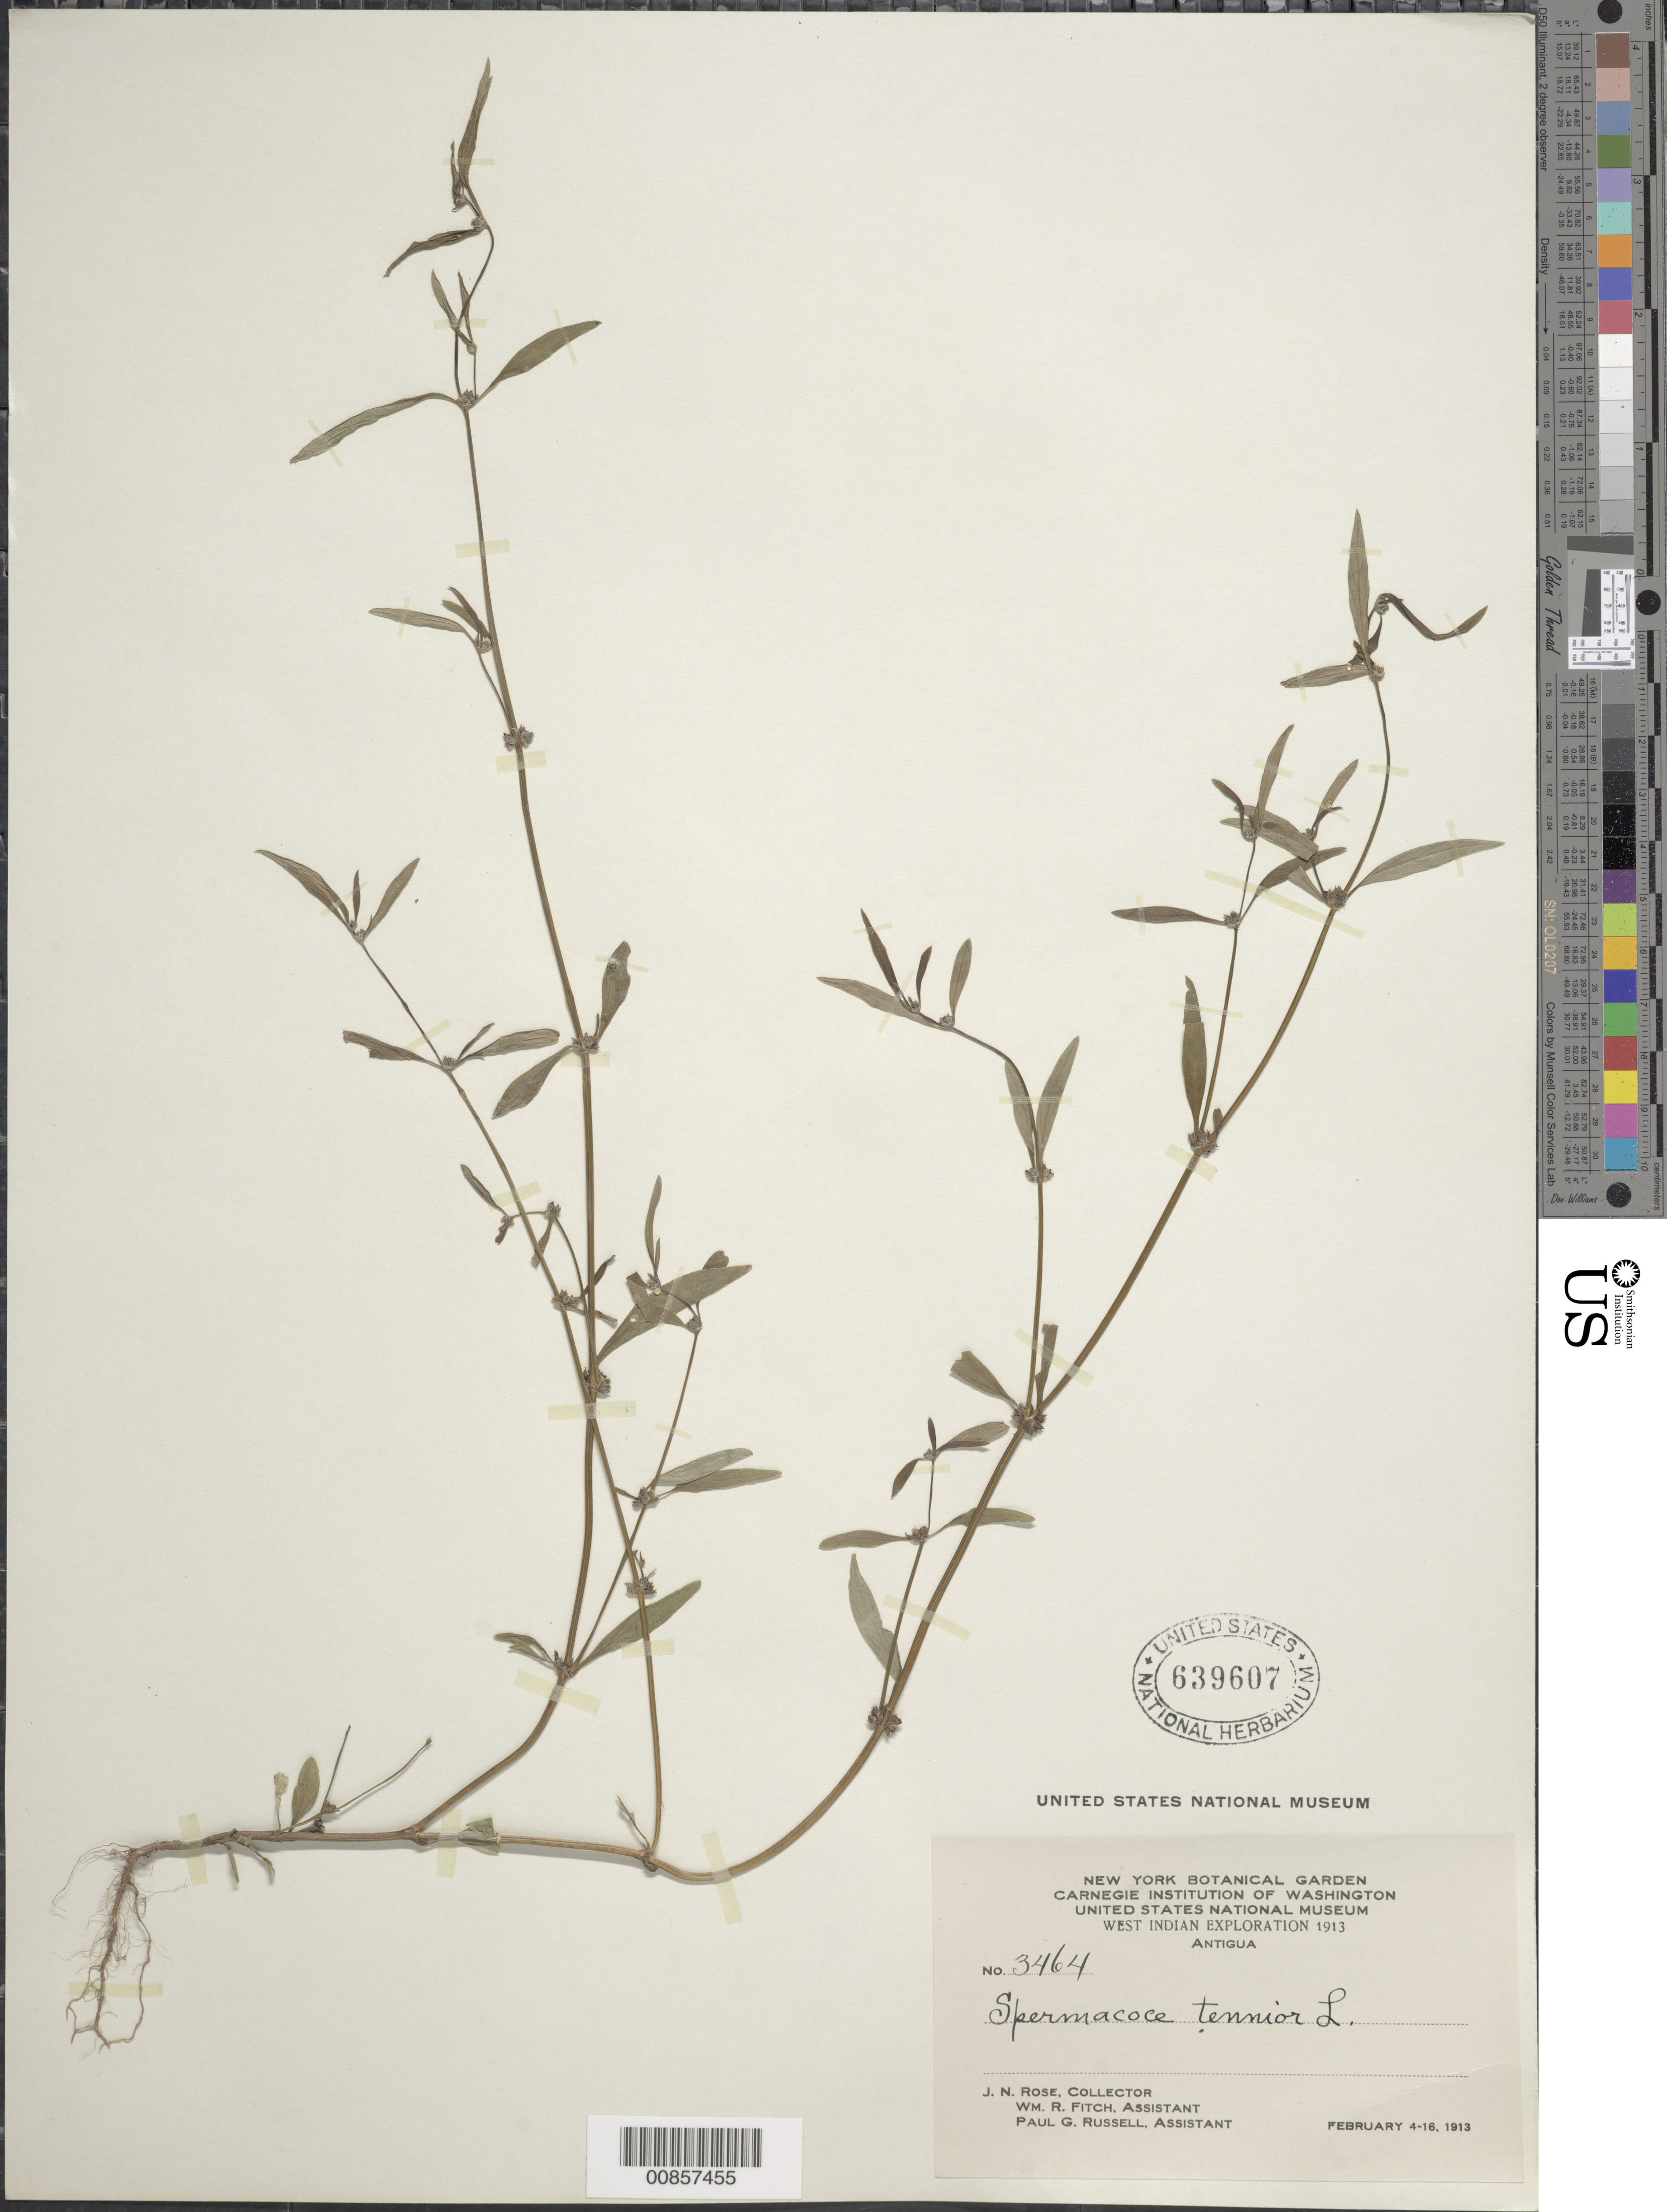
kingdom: Plantae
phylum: Tracheophyta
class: Magnoliopsida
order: Gentianales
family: Rubiaceae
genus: Spermacoce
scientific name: Spermacoce tenuior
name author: L.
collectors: J. N. Rose, W. R. Fitch & P. G. Russell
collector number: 3464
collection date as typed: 04 Feb 1913 to 16 Feb 1913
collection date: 1913-02-04/1913-02-16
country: Antigua and Barbuda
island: Leeward Is.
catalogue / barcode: US 639607